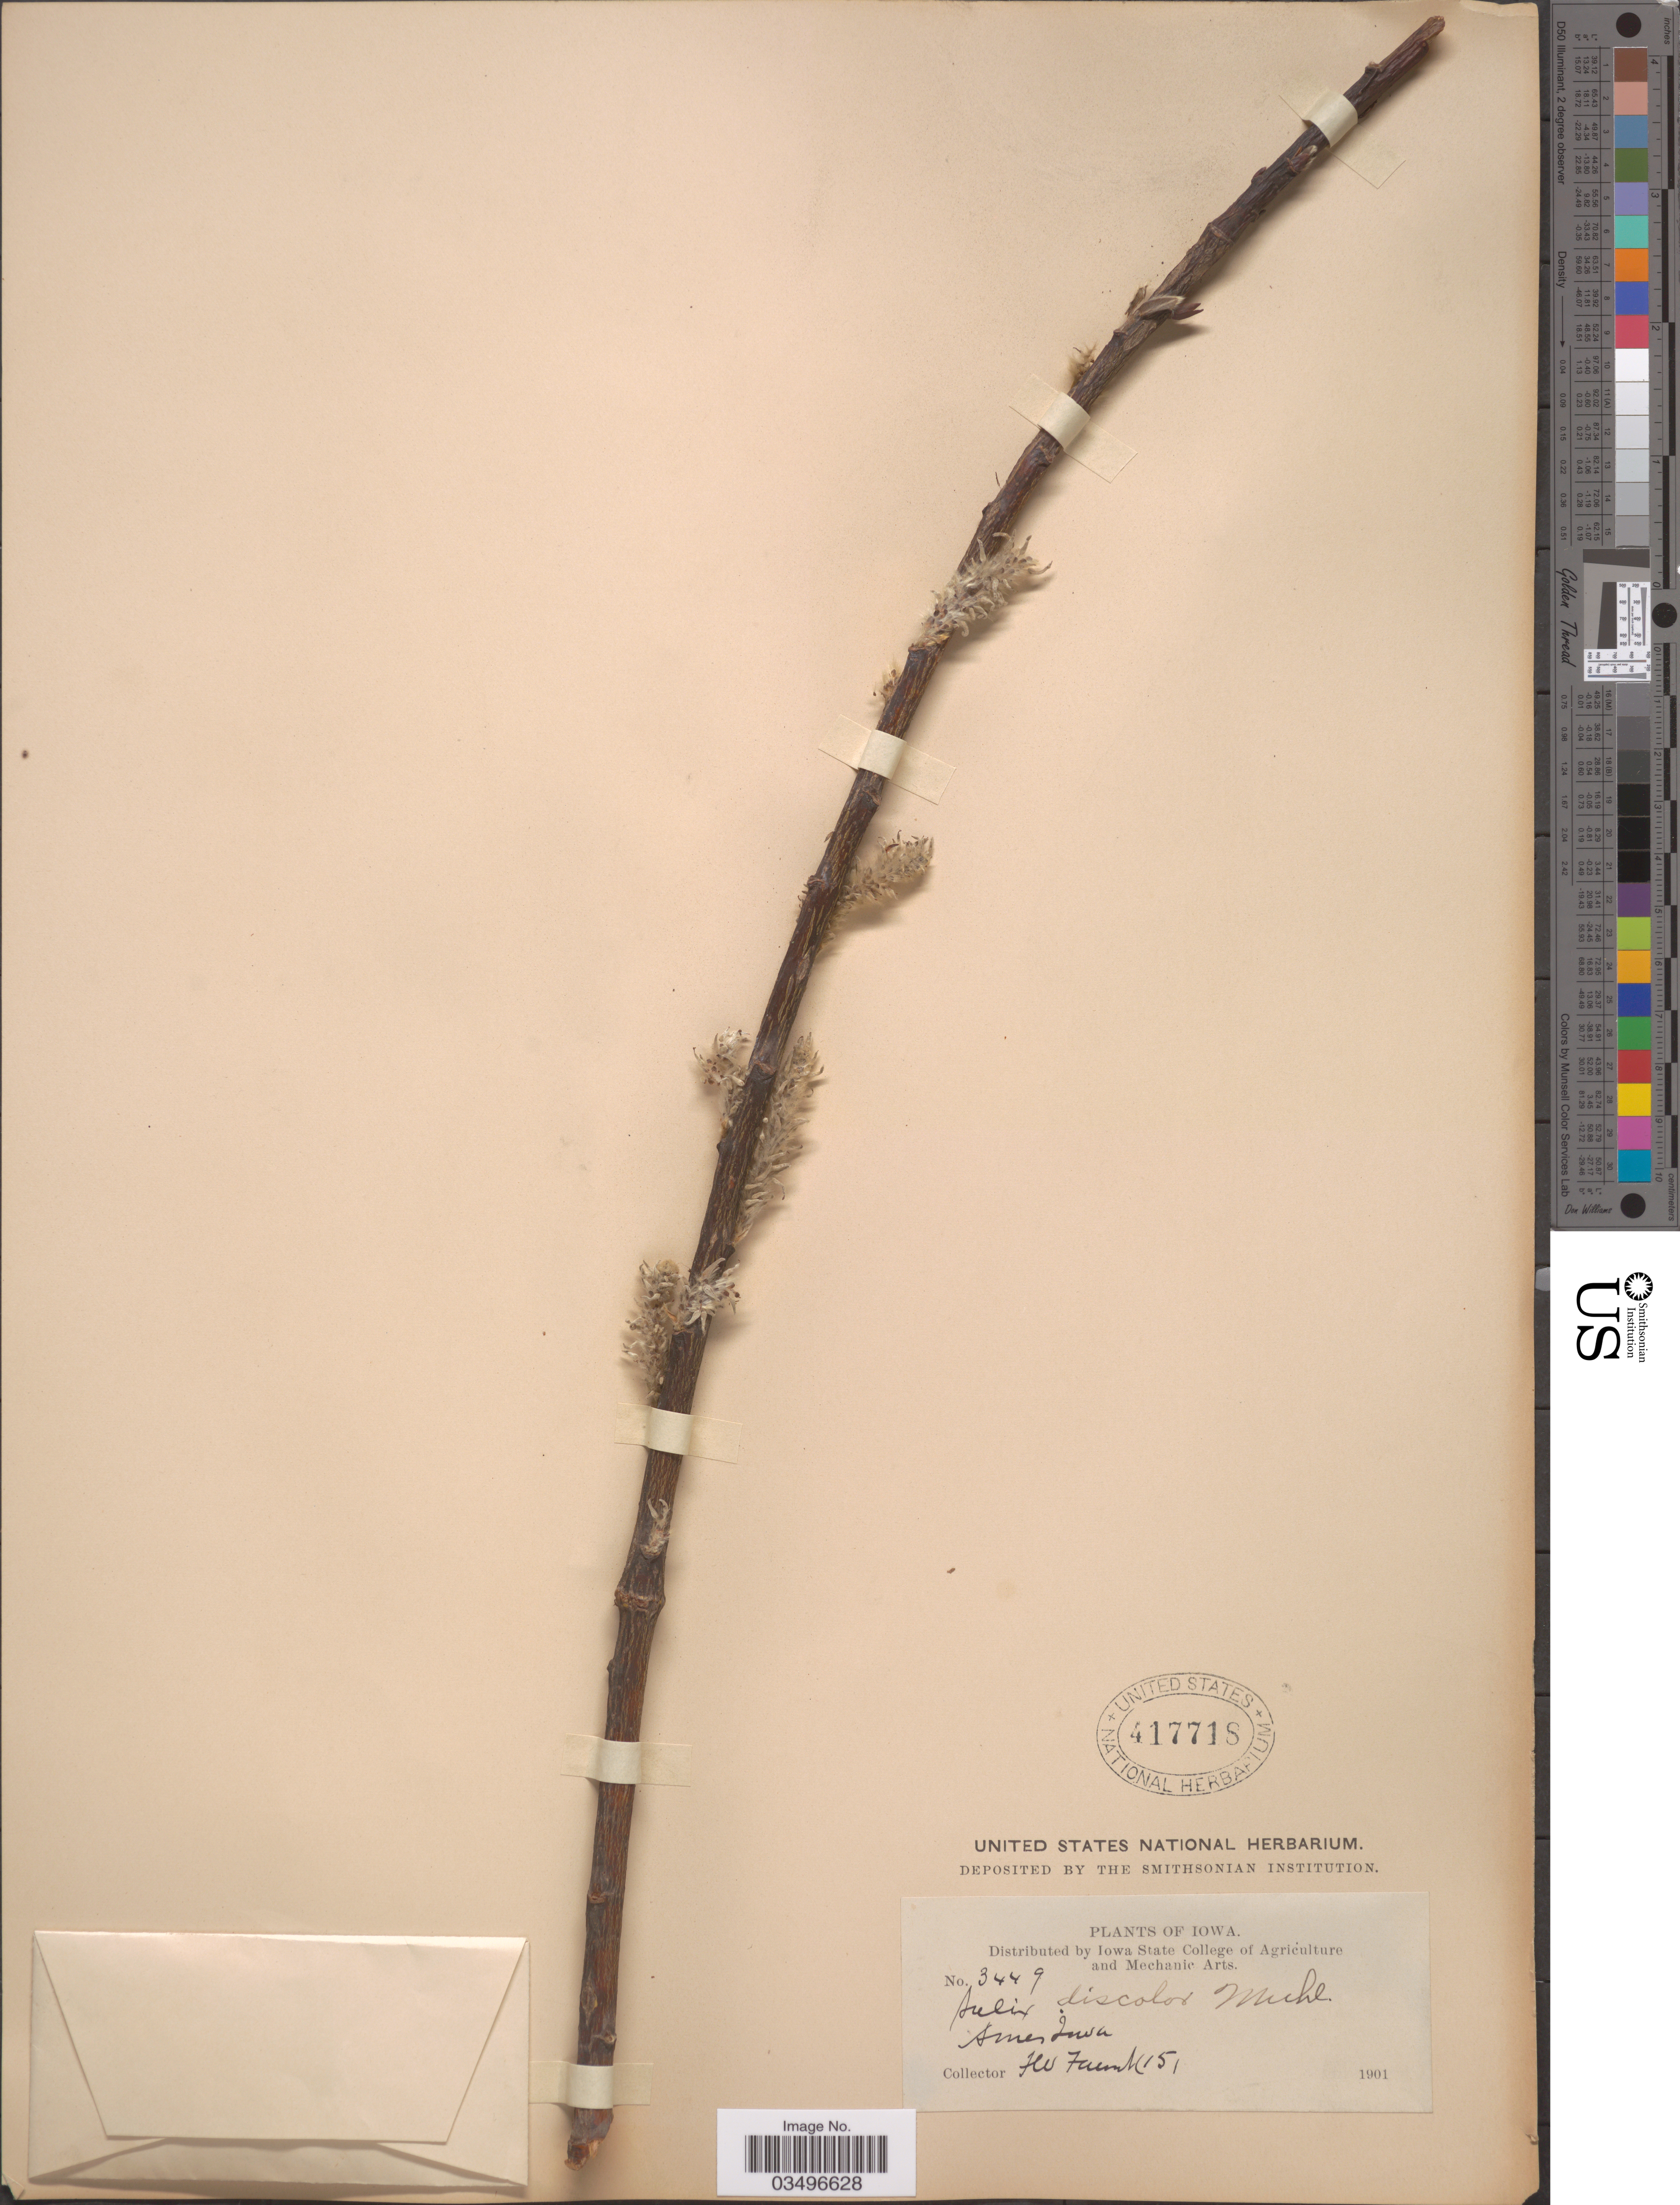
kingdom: Plantae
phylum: Tracheophyta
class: Magnoliopsida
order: Malpighiales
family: Salicaceae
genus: Salix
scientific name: Salix discolor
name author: Muhl.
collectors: F. Faunt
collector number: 151/ 3449*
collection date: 1901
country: United States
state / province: Iowa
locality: Ames Iowa.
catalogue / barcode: US 417718